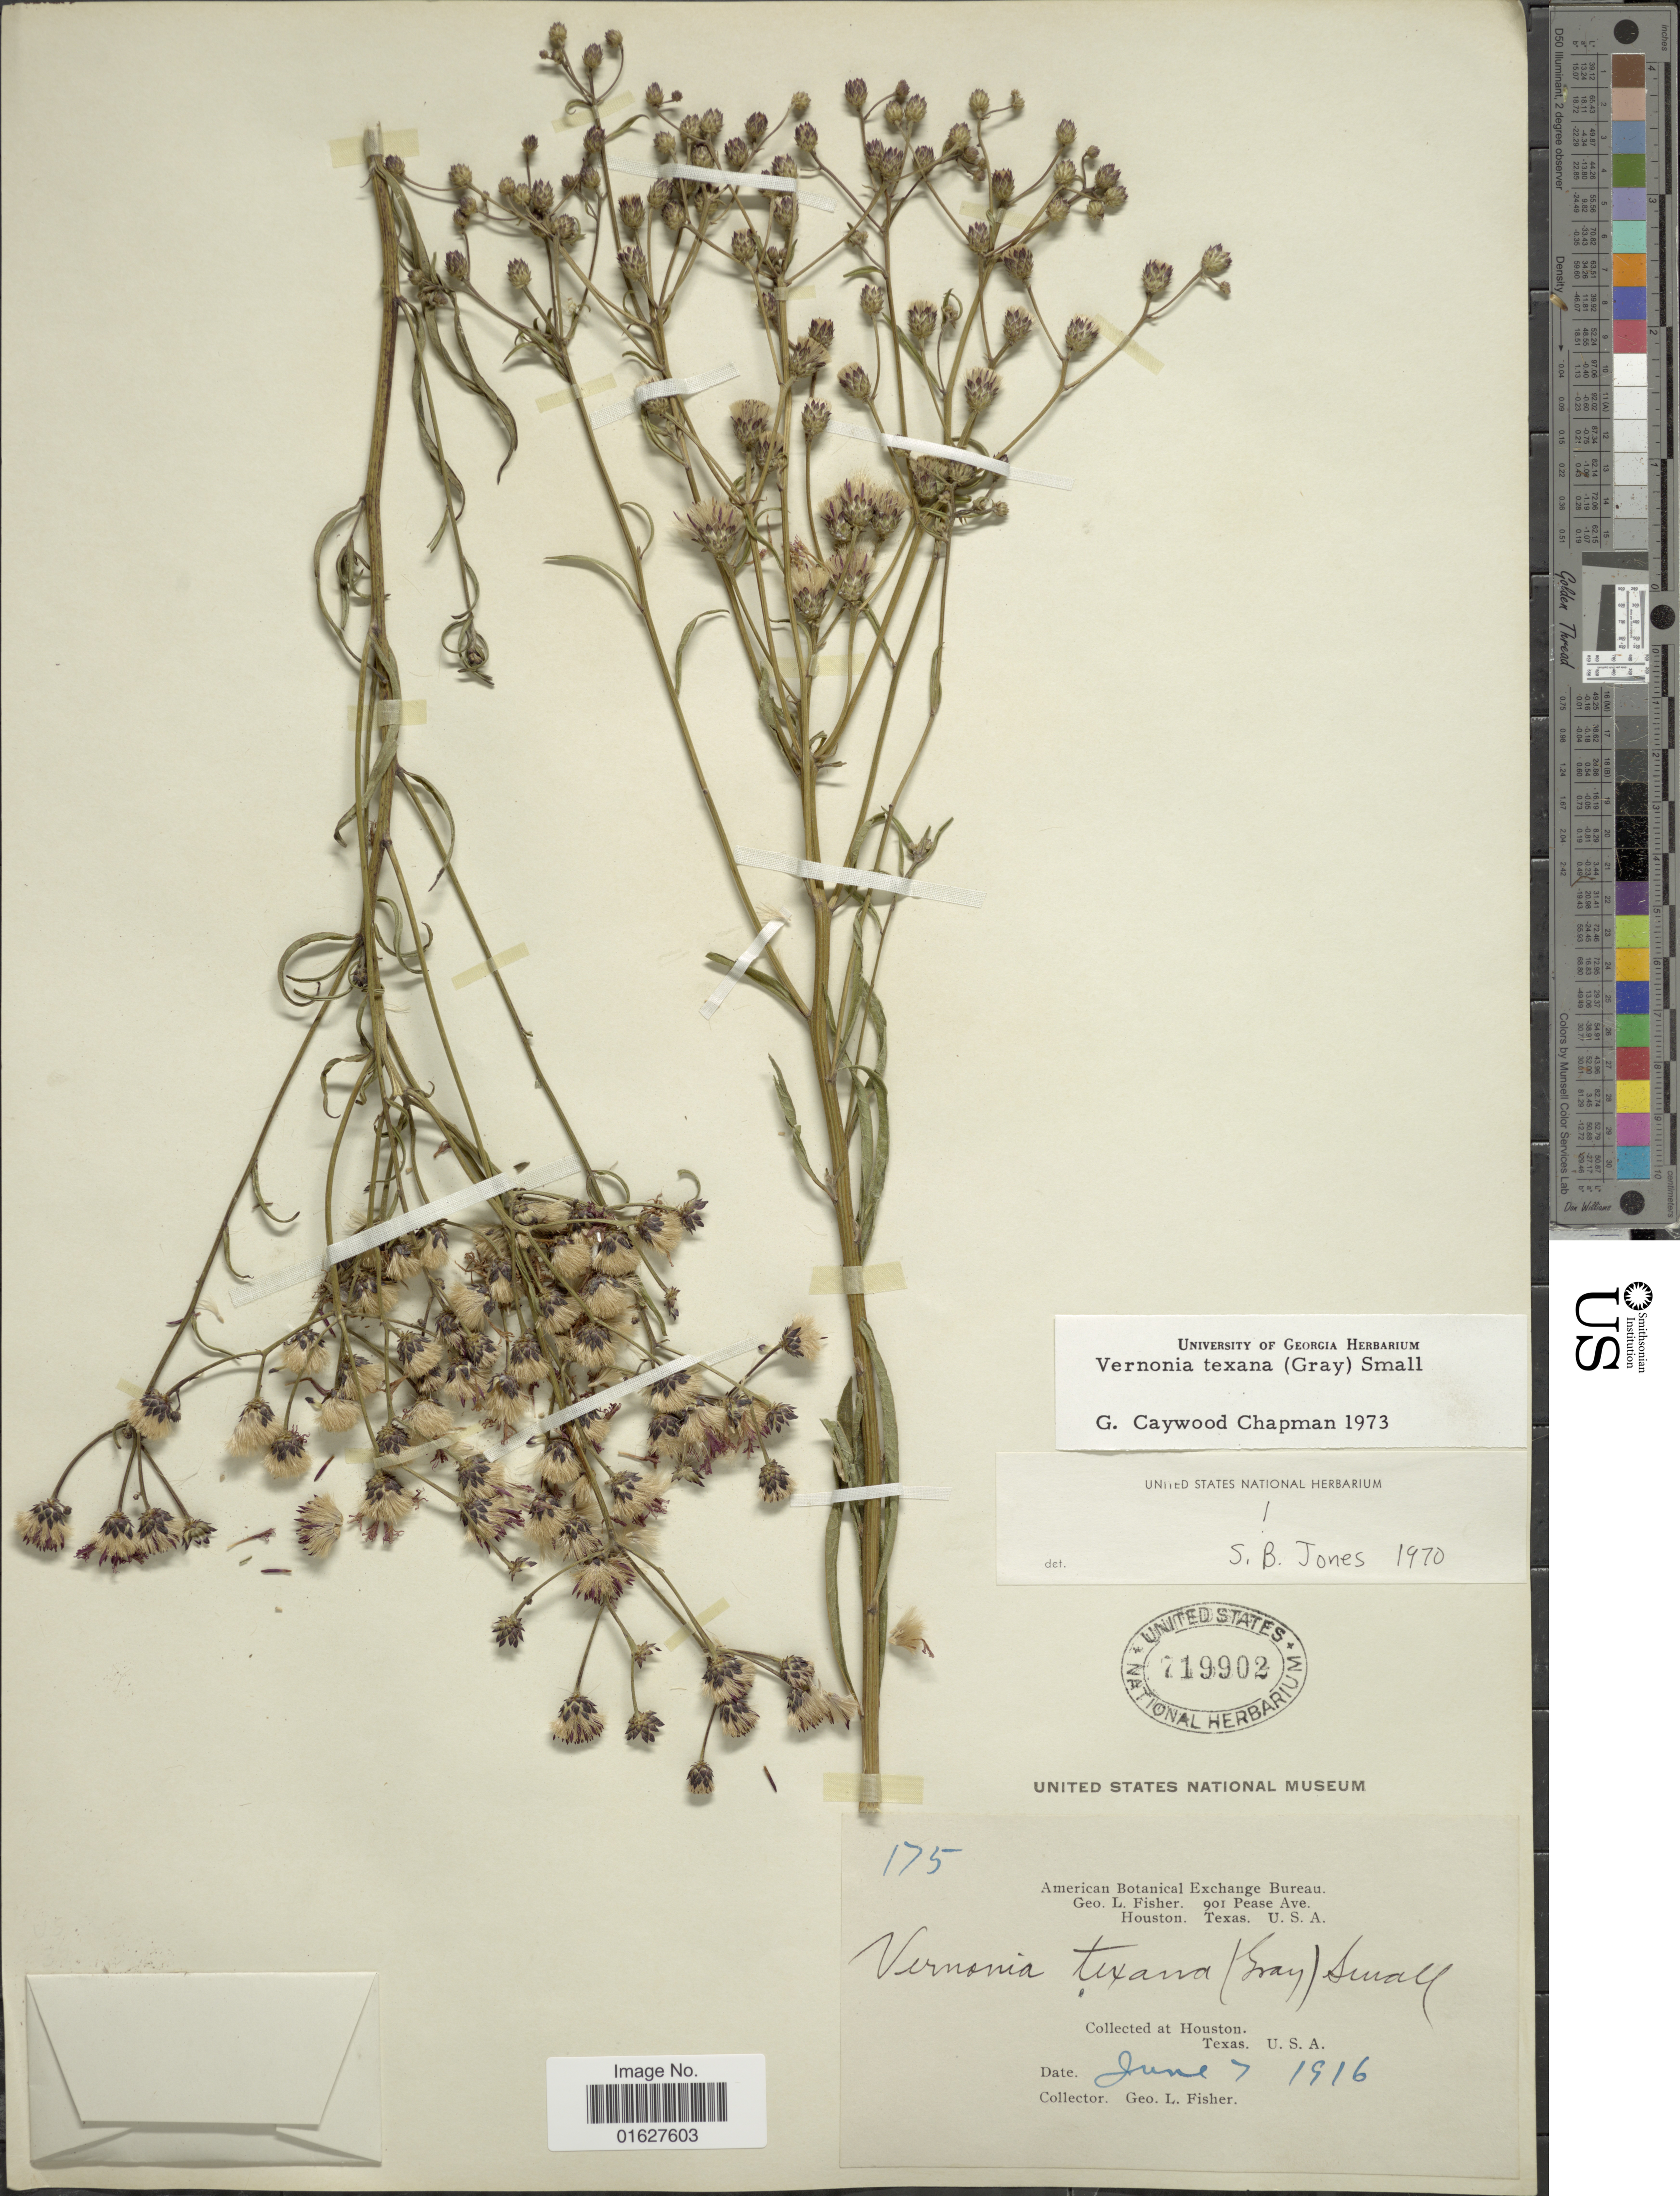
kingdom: Plantae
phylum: Tracheophyta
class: Magnoliopsida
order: Asterales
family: Asteraceae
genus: Vernonia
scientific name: Vernonia texana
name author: (A. Gray) Small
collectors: G. L. Fisher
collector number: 175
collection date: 1916-06-07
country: United States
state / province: Texas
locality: Houston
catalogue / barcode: US 719902